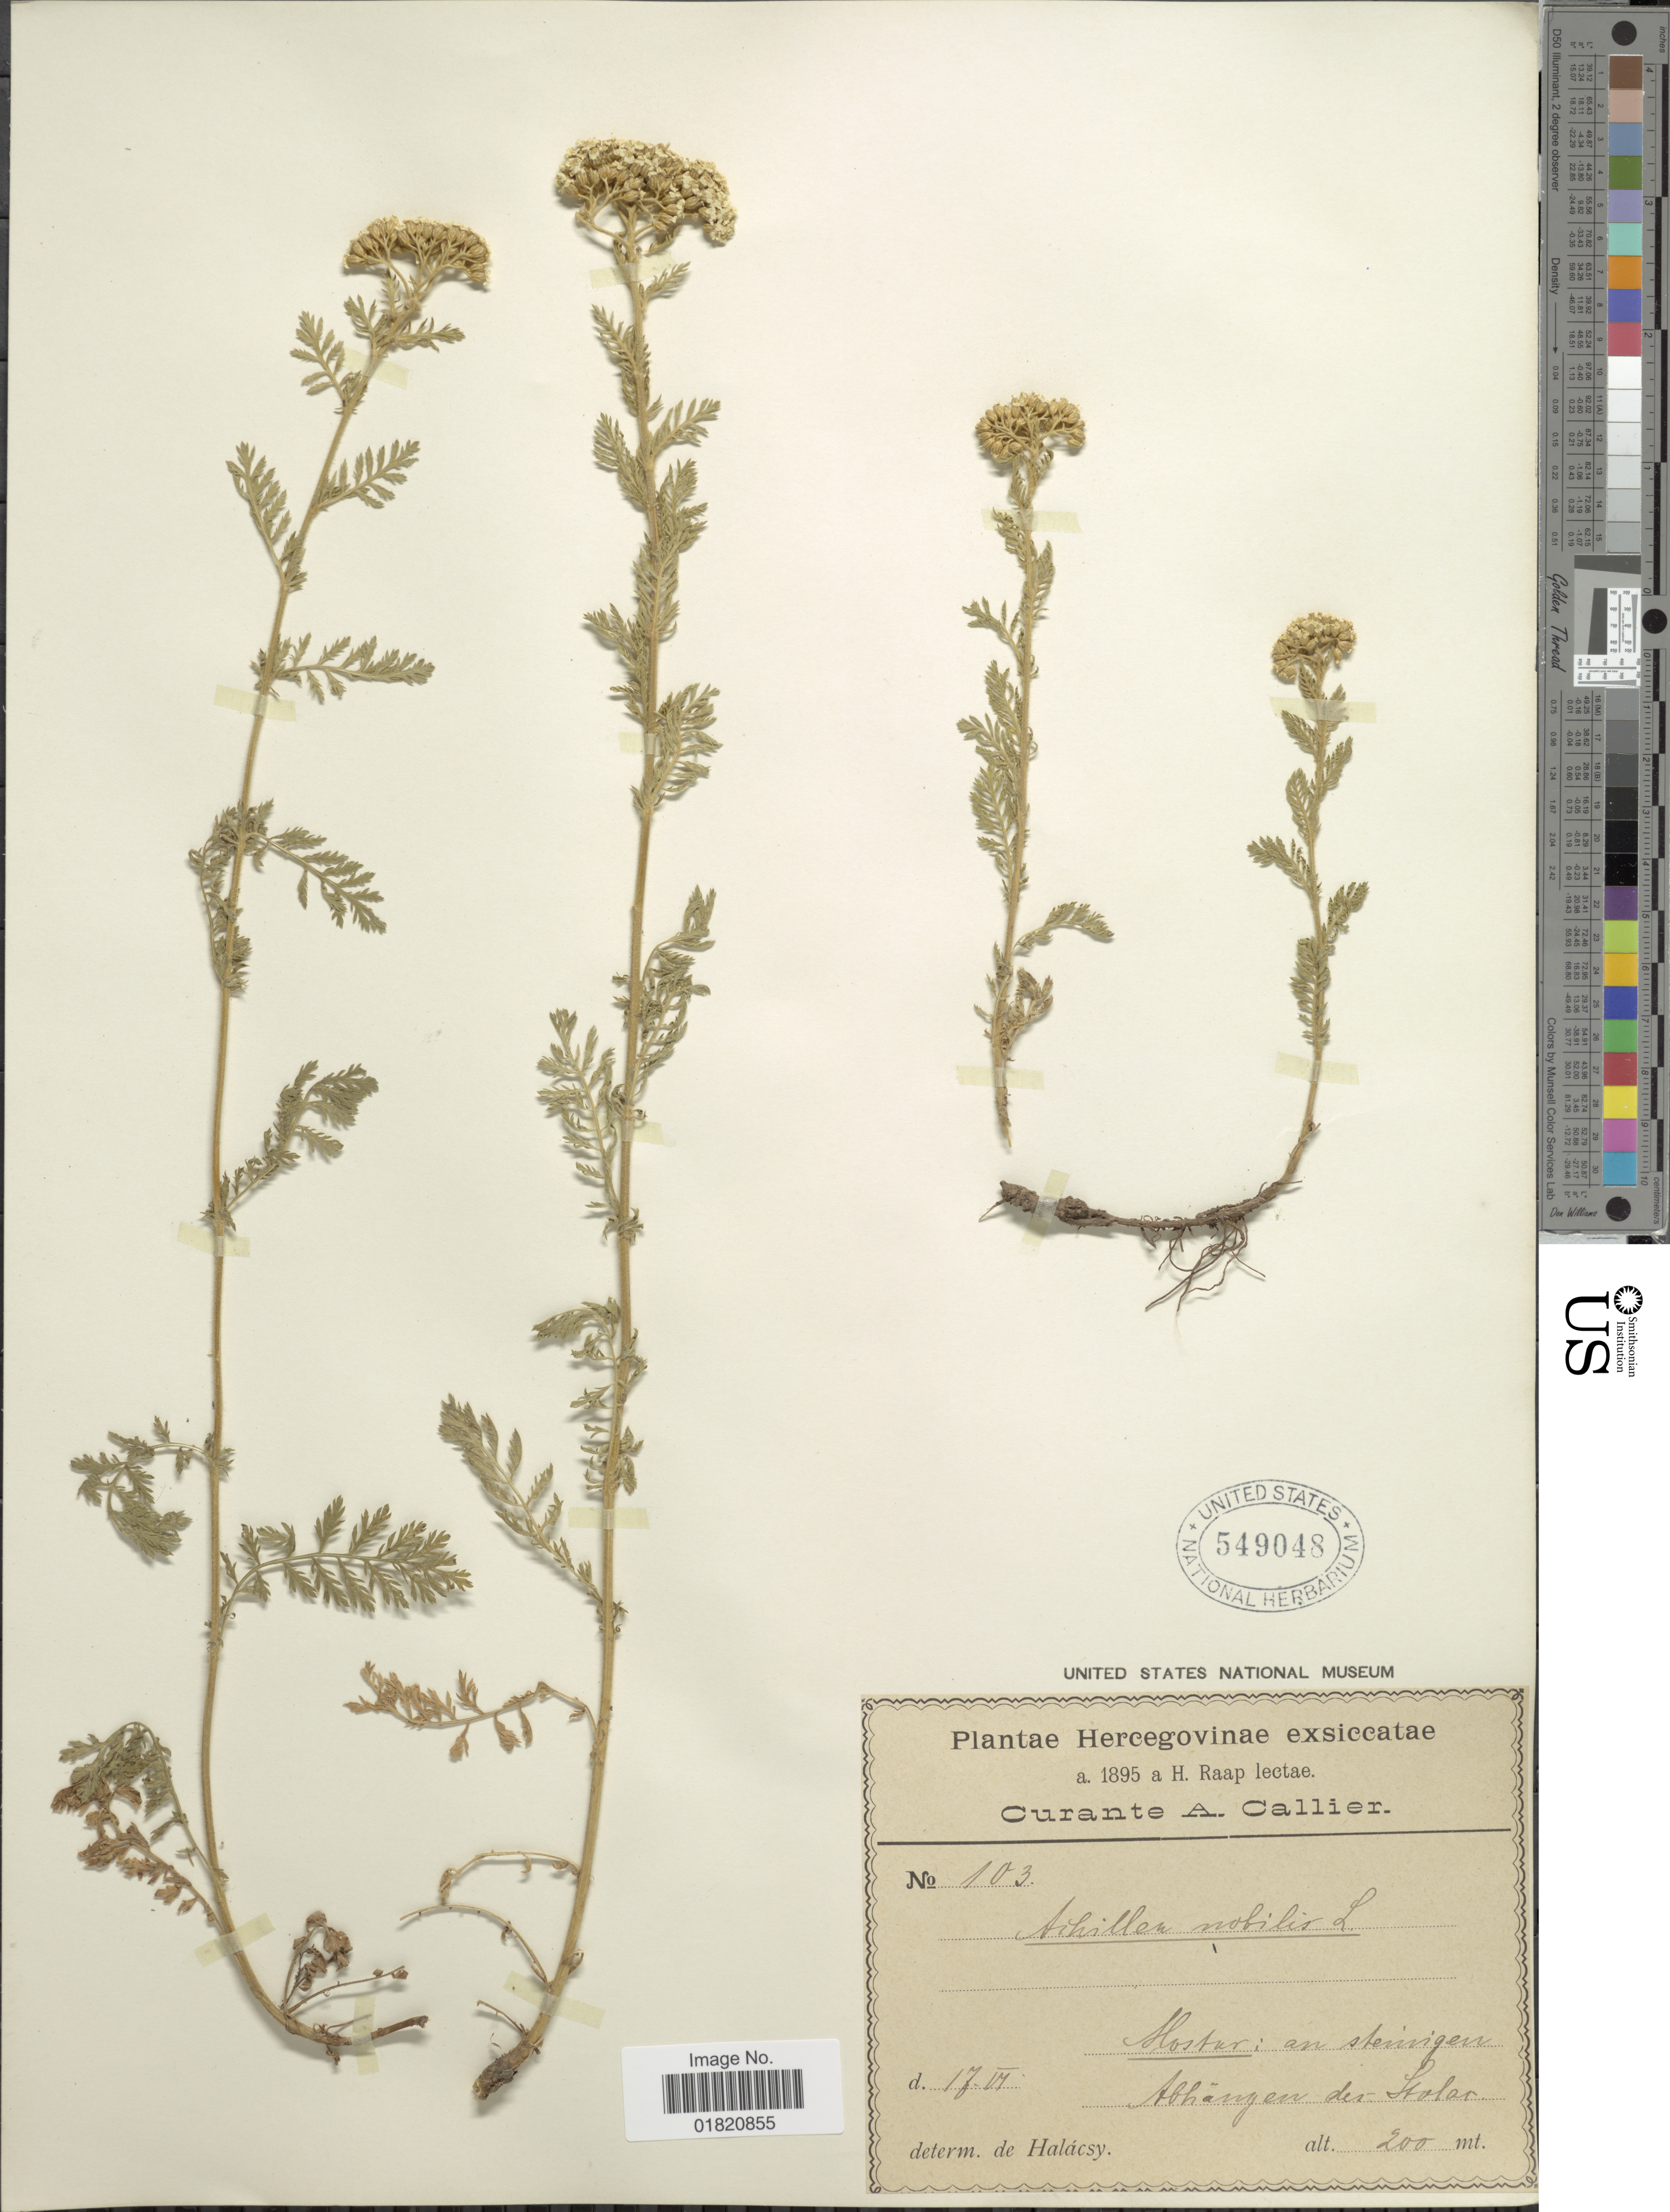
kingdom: Plantae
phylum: Tracheophyta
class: Magnoliopsida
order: Asterales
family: Asteraceae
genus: Achillea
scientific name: Achillea nobilis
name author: L.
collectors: H. Raap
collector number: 103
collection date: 1895-06-17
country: Bosnia and Herzegovina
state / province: Federation of B&H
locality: Hoster: an stennigen Abhängen der Holer [interpreted] Federation of B&H Mostar; Stolac.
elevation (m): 200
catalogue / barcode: US 549048